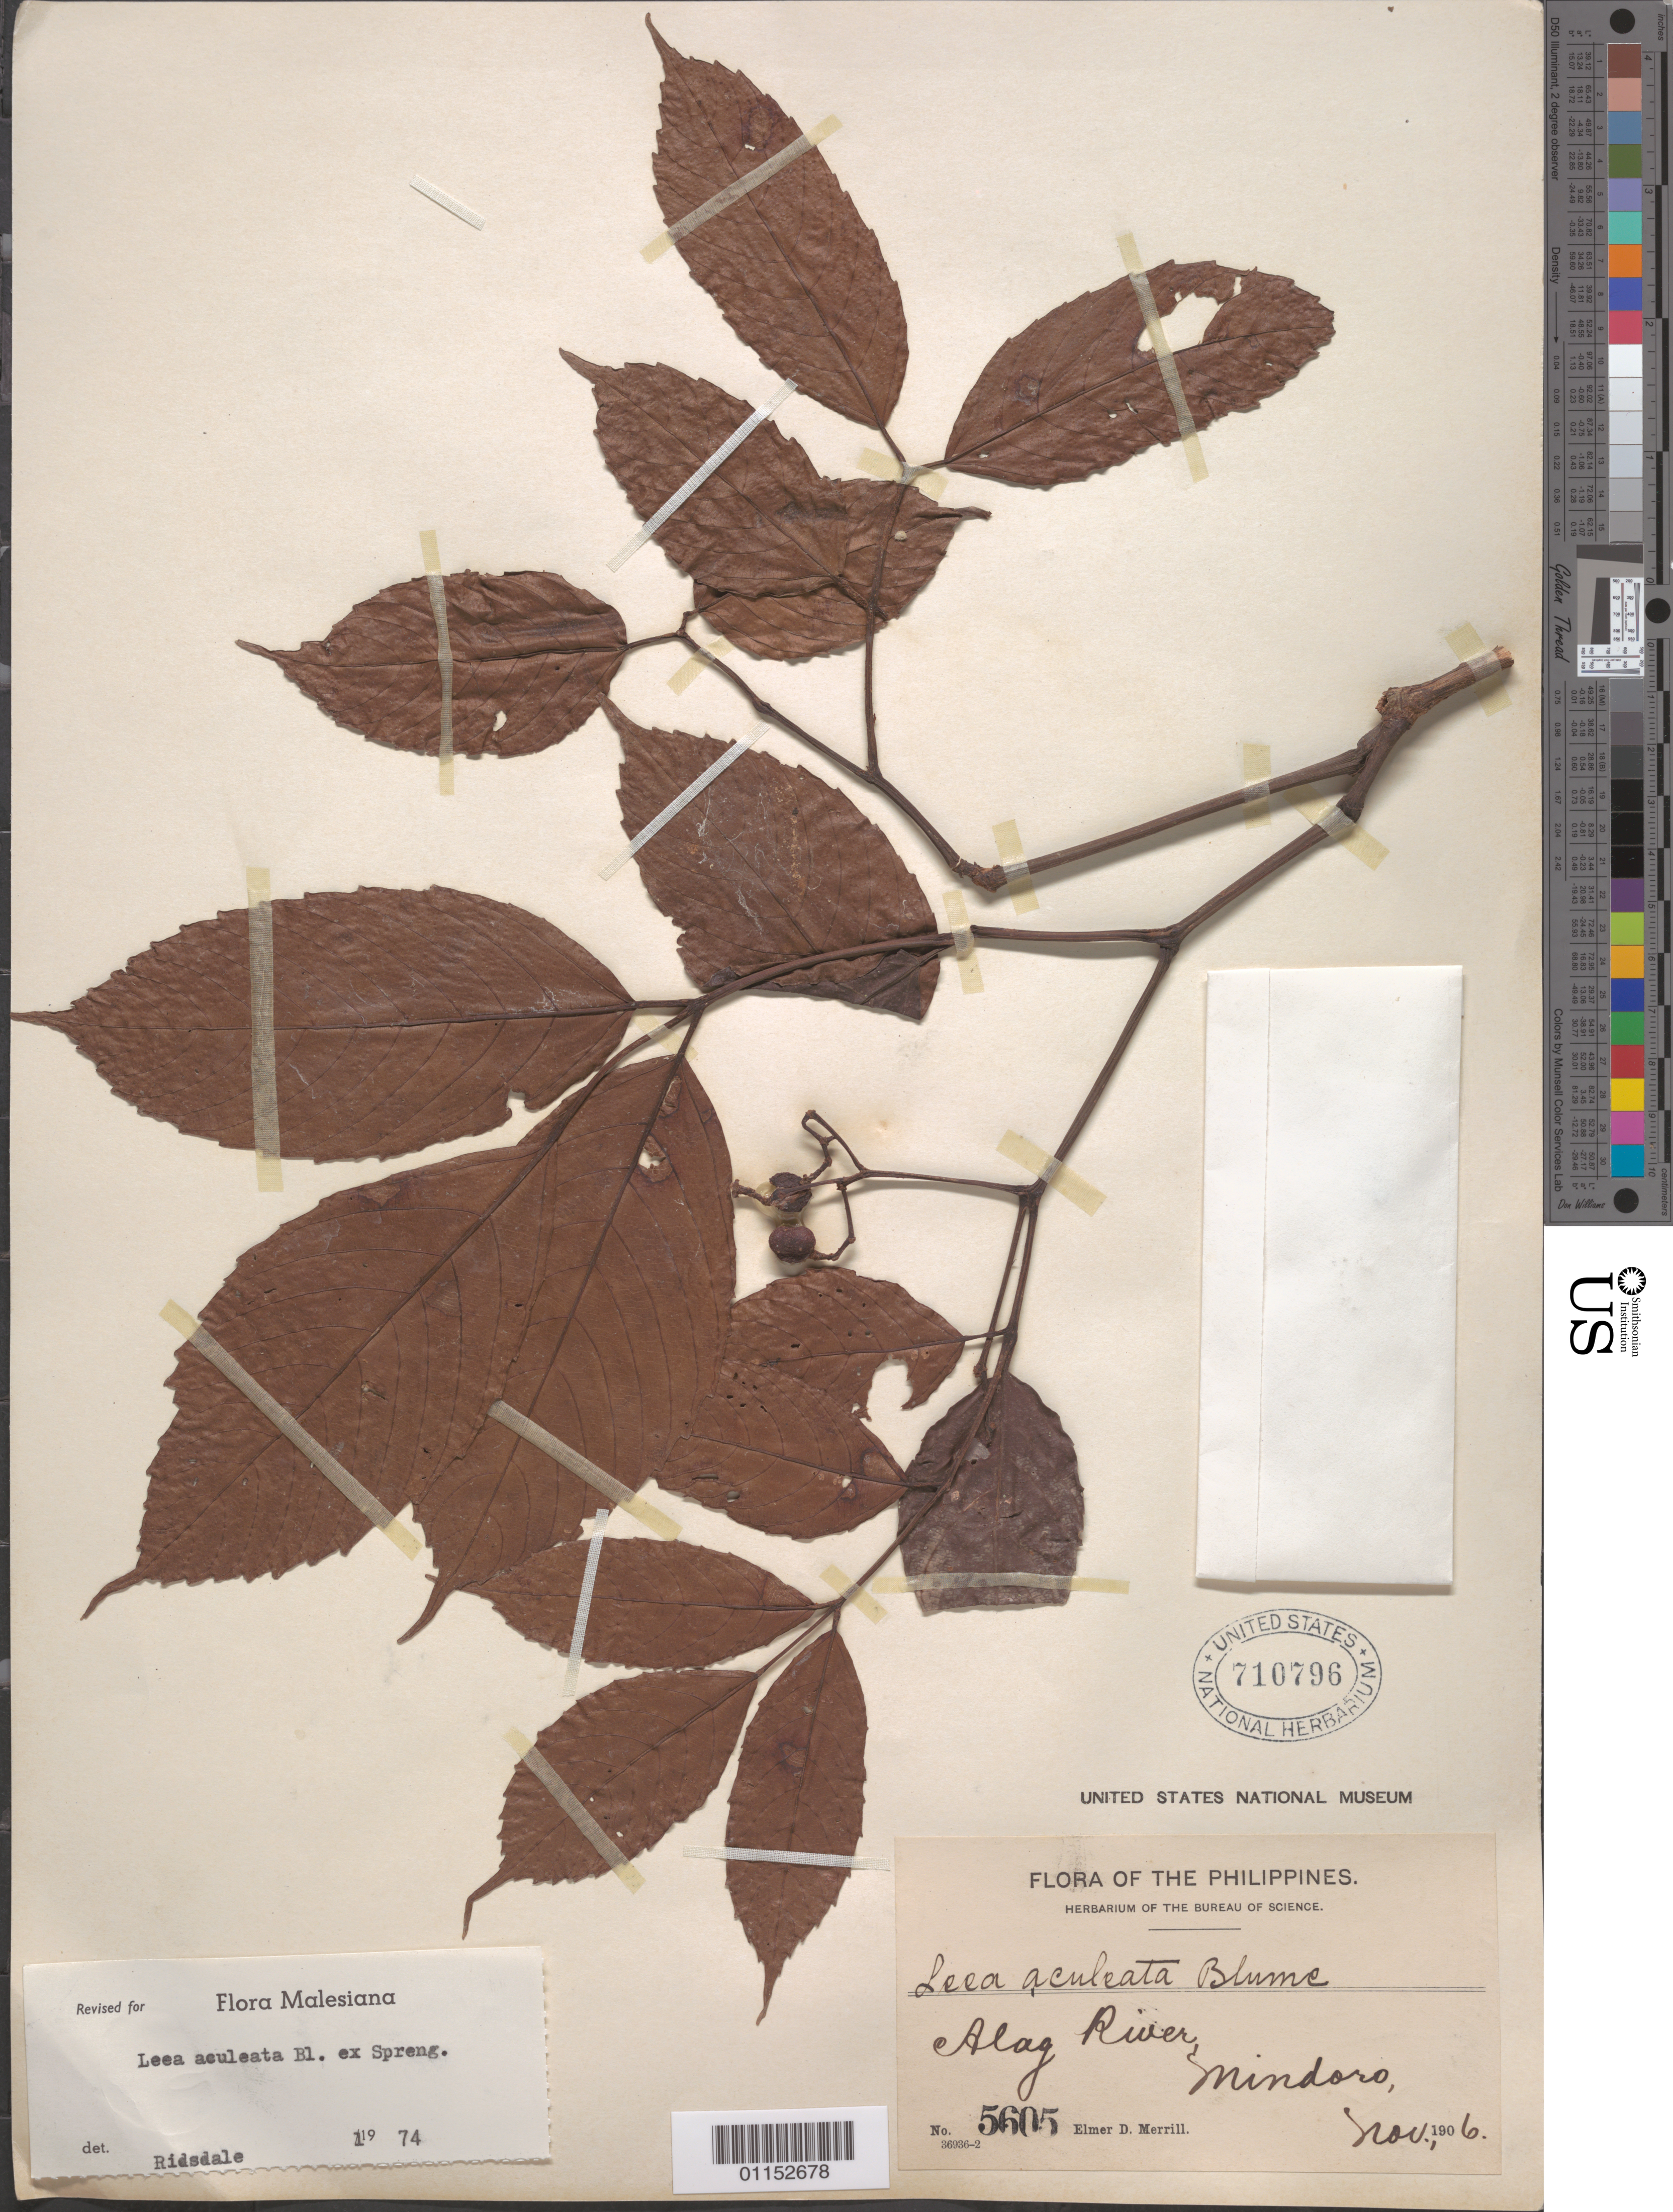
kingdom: Plantae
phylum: Tracheophyta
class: Magnoliopsida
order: Vitales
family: Vitaceae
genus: Leea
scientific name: Leea aculeata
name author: Blume ex Spreng.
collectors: E. D. Merrill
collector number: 5605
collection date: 1906-11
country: Philippines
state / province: Mimaropa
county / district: Mindoro Oriental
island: Mindoro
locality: Alag River.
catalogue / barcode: US 710796